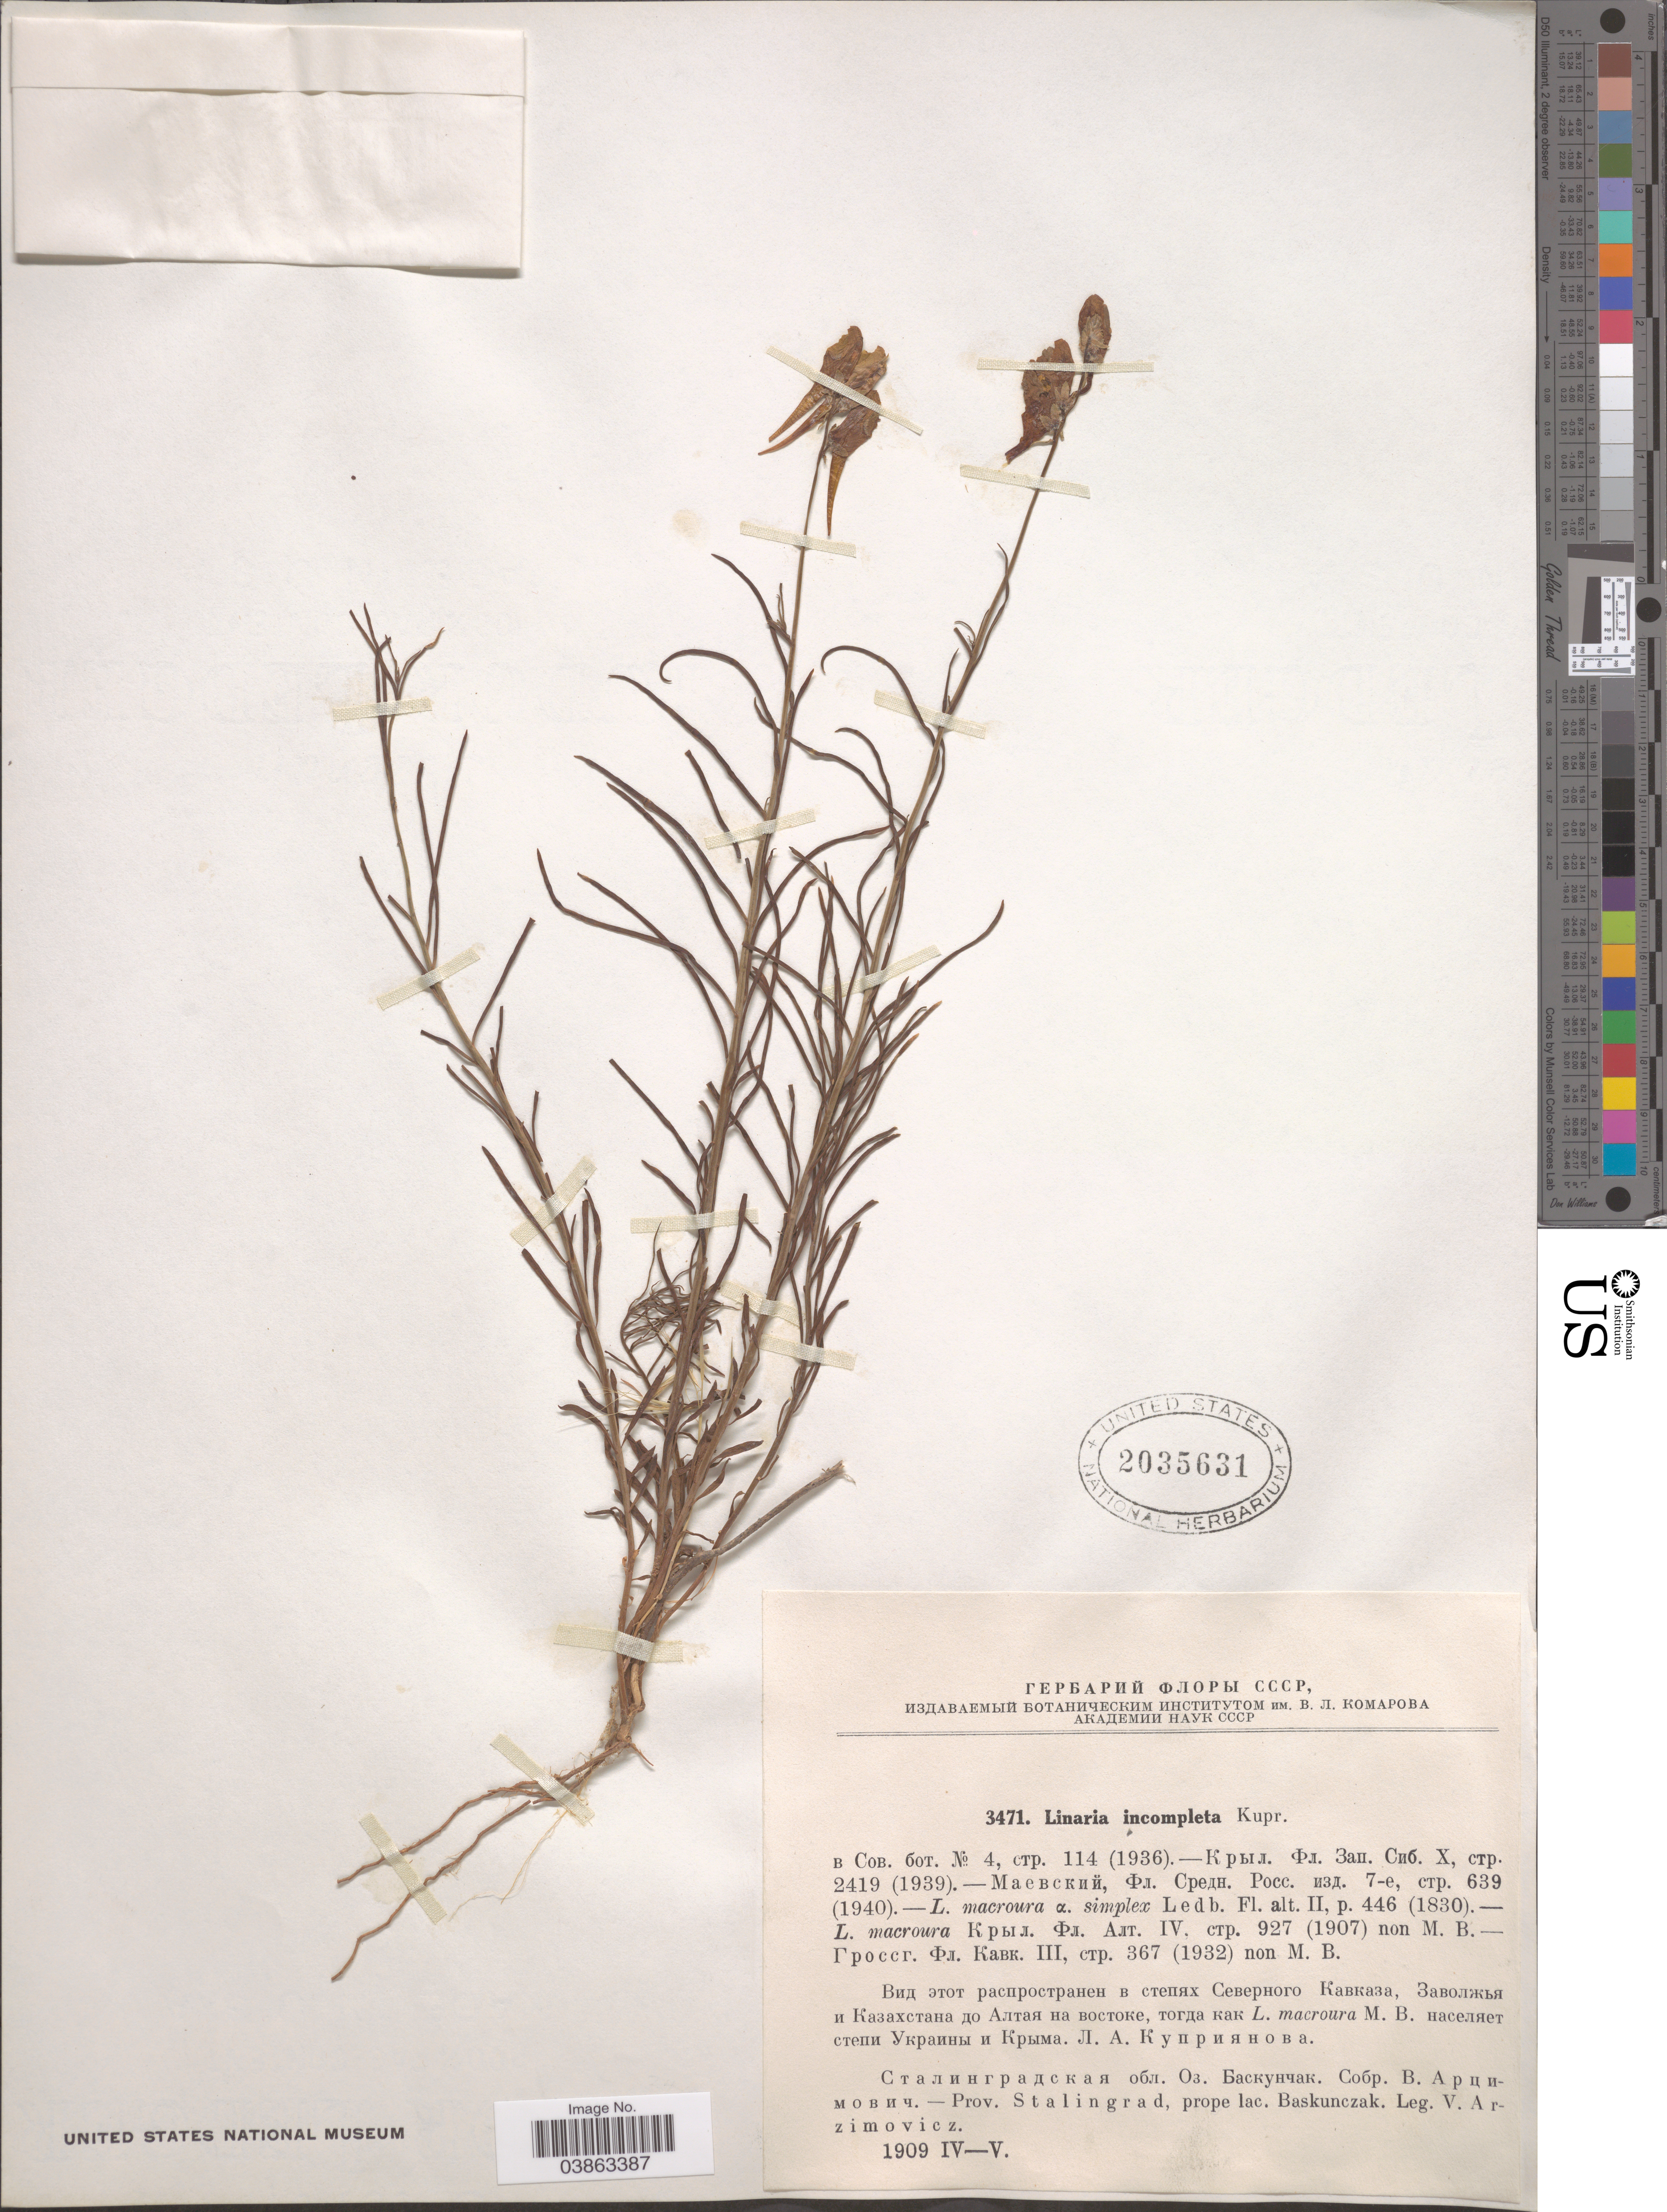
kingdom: Plantae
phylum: Tracheophyta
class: Magnoliopsida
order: Lamiales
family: Plantaginaceae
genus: Linaria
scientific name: Linaria incompleta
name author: Kuprian.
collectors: V. Arzimovicz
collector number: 3471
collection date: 1909-04/1909-05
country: Russian Federation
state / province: Volgograd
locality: Prov. Stalingrad, prope lac. Baskunczak.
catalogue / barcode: US 2035631